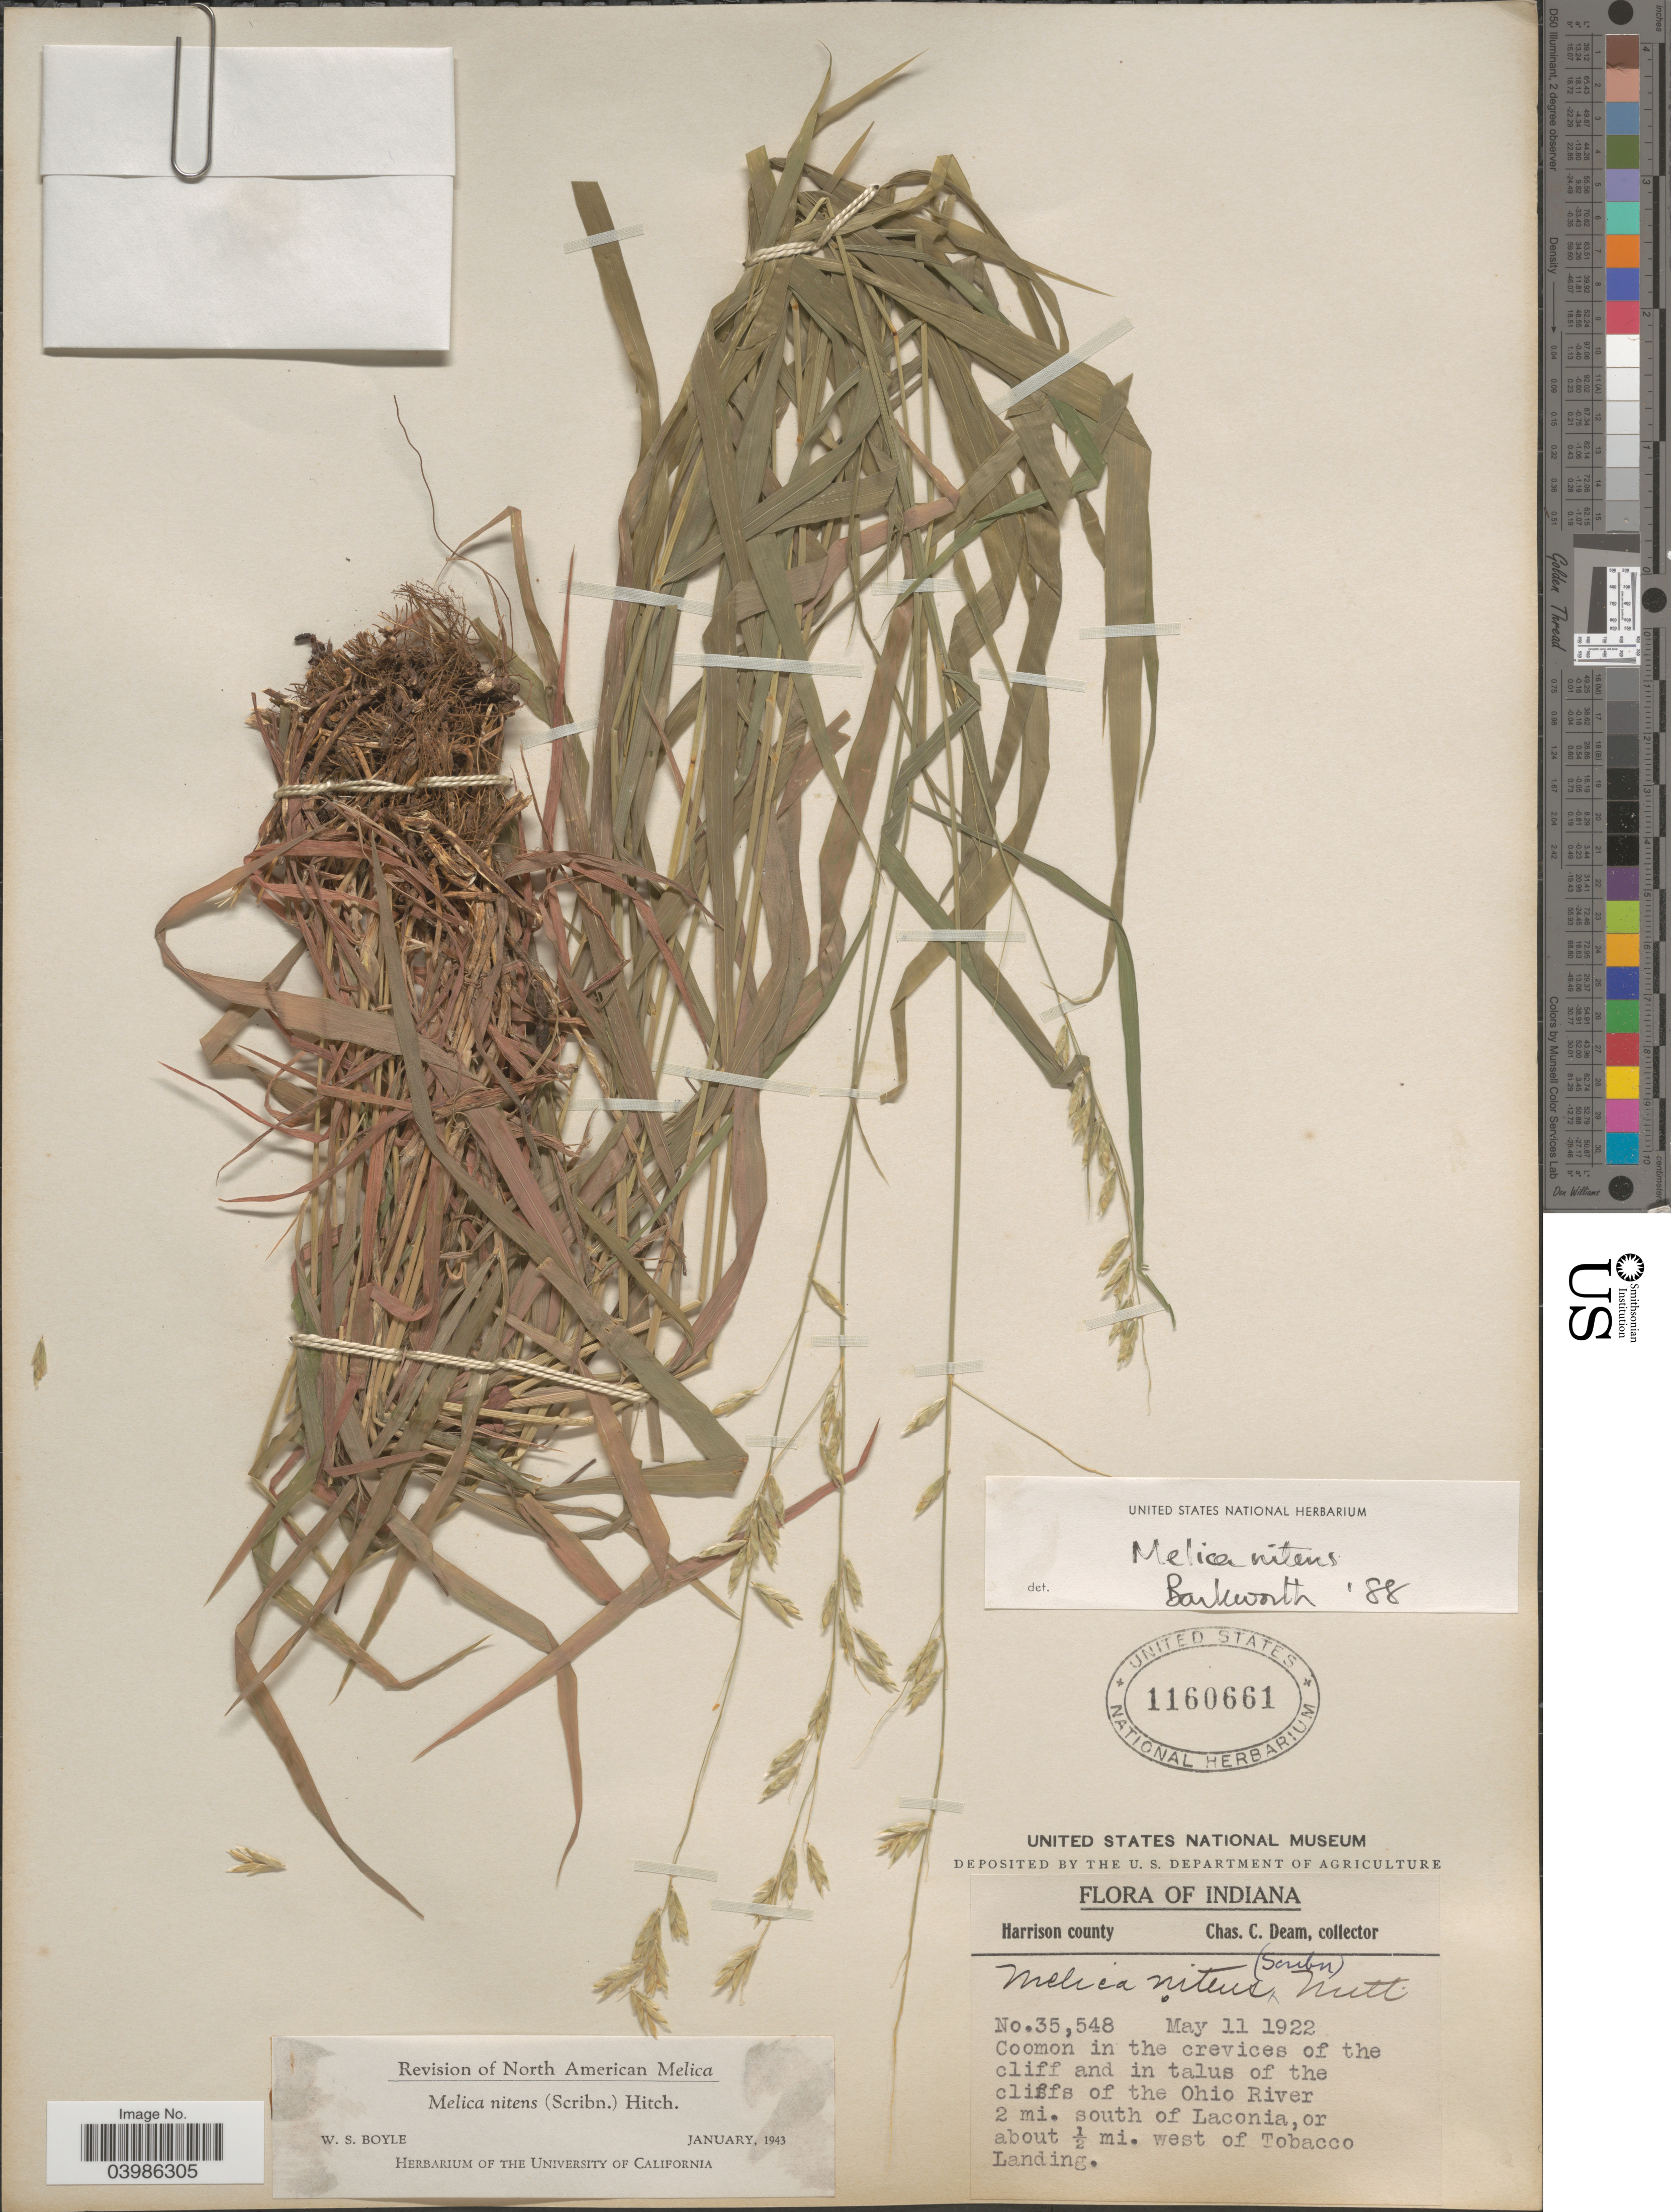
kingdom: Plantae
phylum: Tracheophyta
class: Liliopsida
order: Poales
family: Poaceae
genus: Melica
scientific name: Melica nitens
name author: (Scribn.) Nutt. ex Piper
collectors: C. C. Deam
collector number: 35548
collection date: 1922-05-11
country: United States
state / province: Indiana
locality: Harrison County. Coomon in the crevices of the cliff and in talus of the cliffs of the Ohio River 2 mi. south of Laconia, or about ½ mi. west of Tobacco Landing.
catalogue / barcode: US 1160661